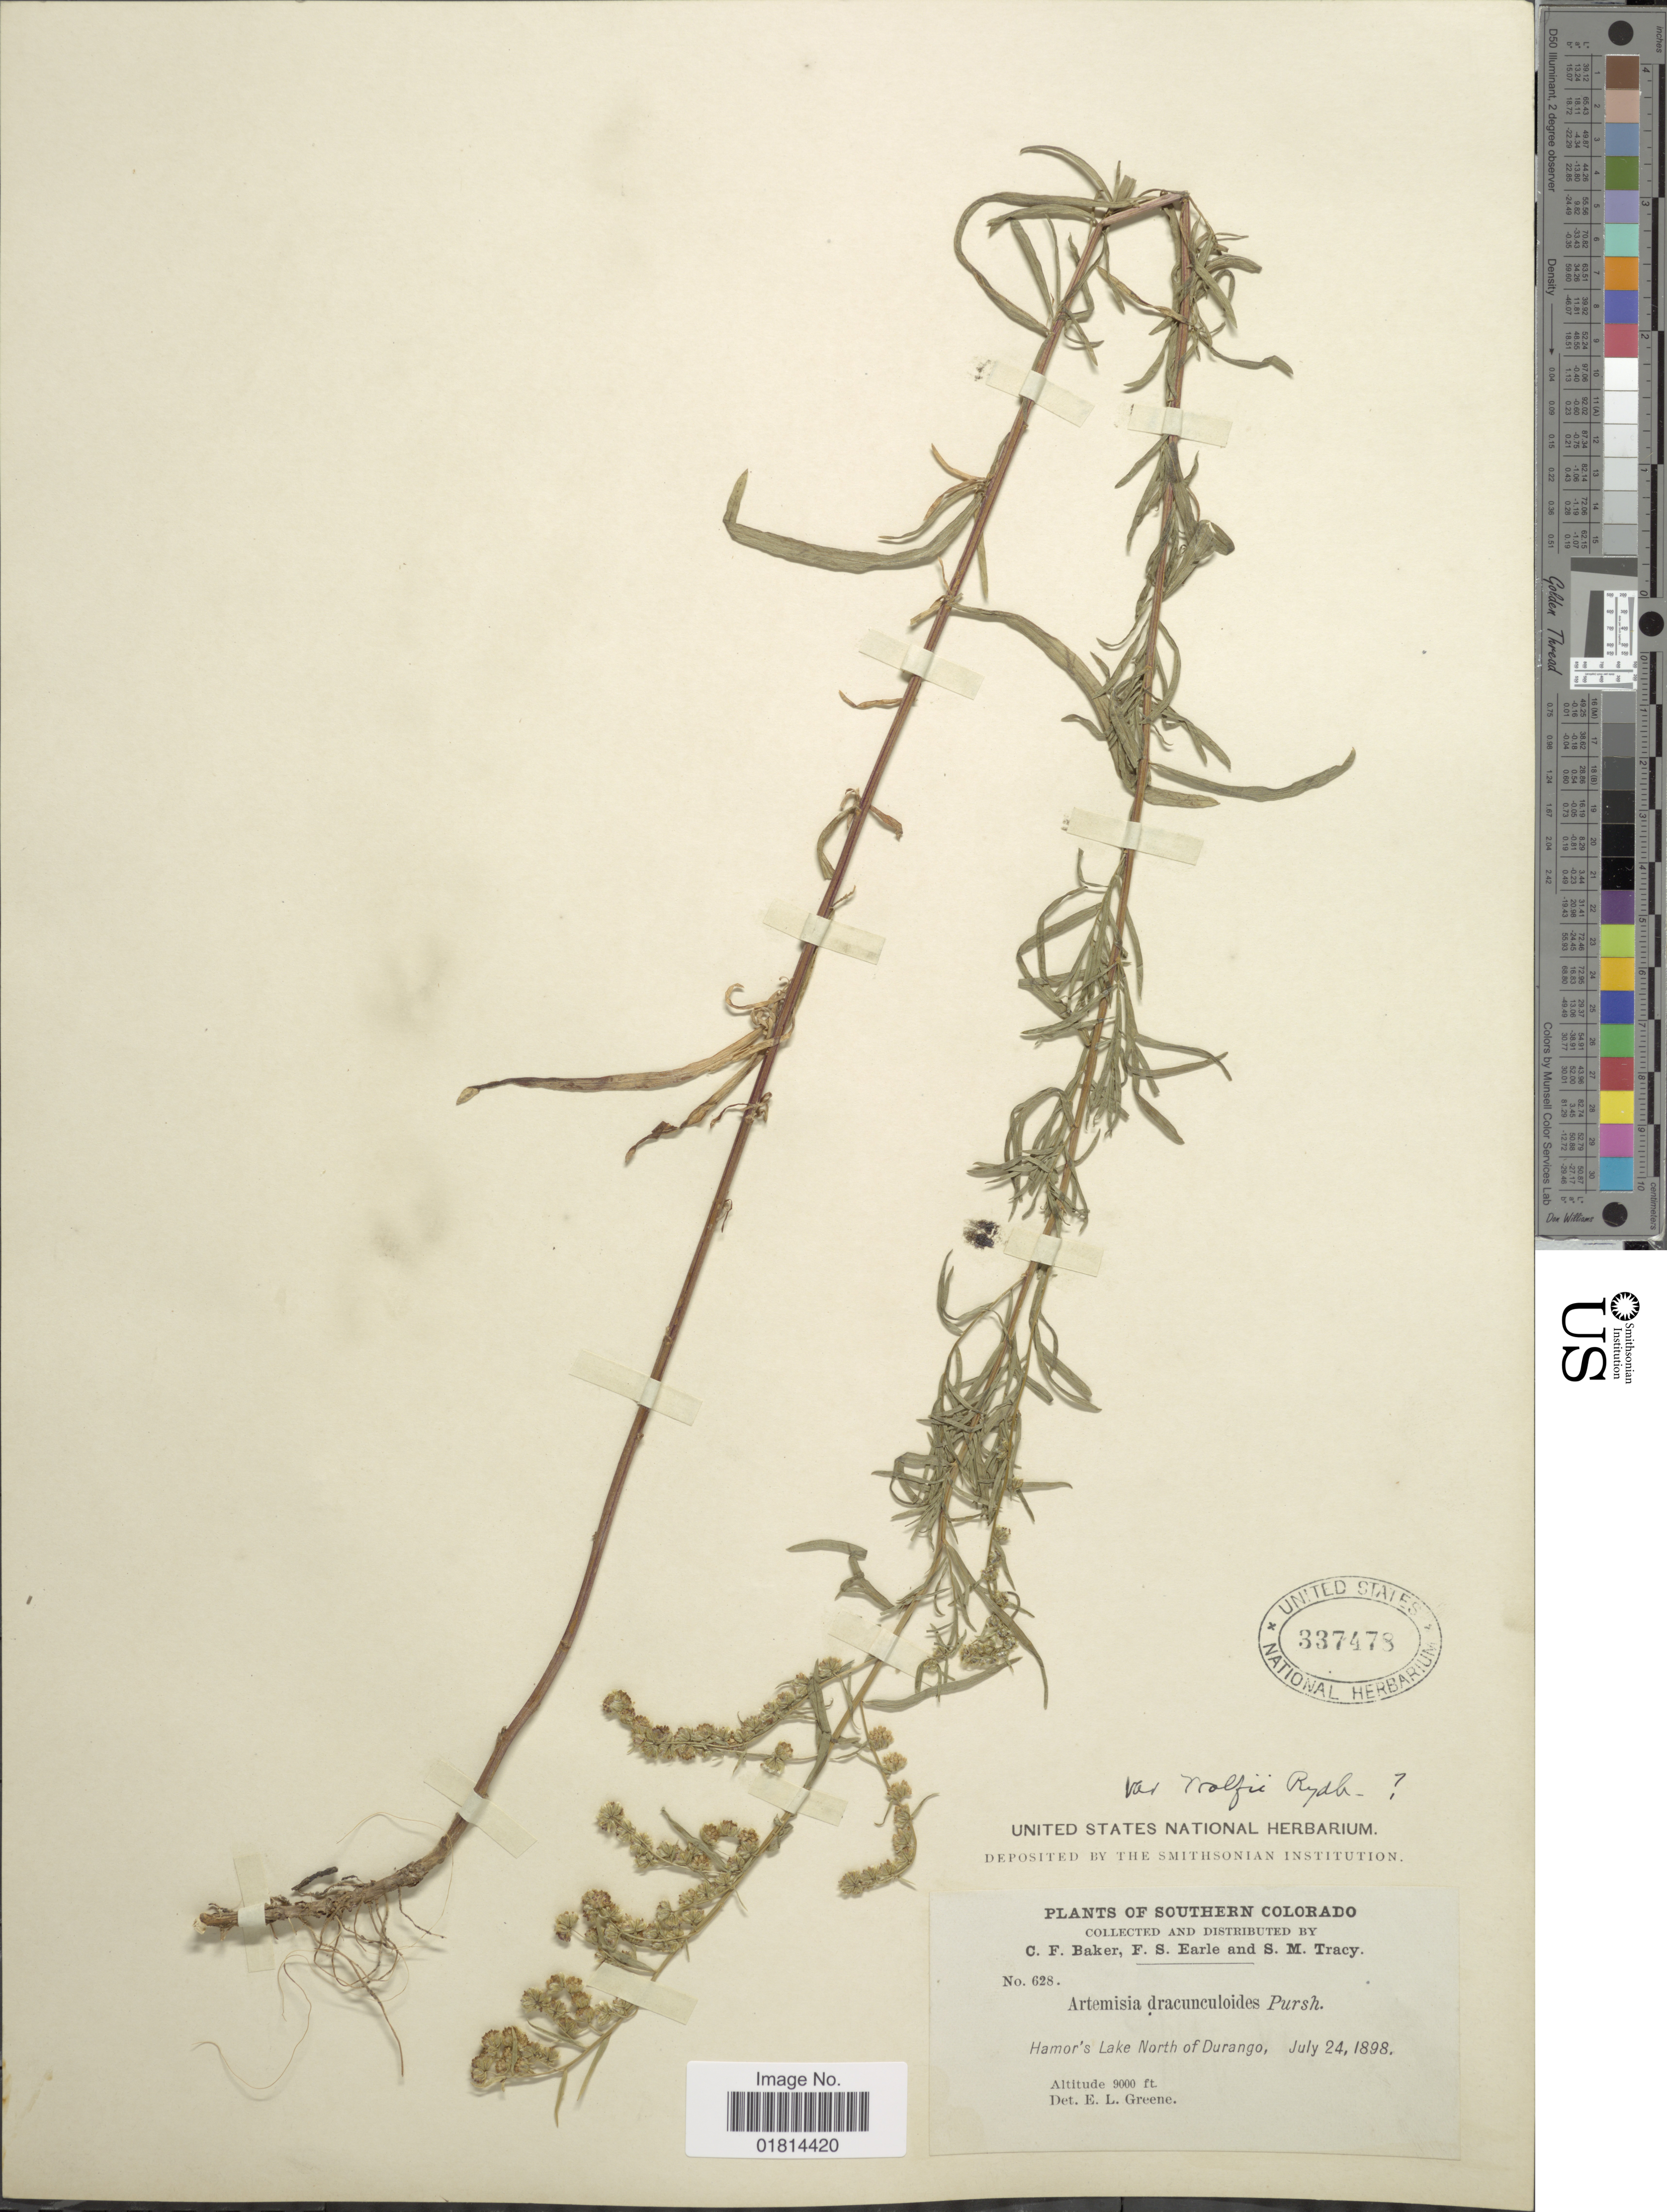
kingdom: Plantae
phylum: Tracheophyta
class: Magnoliopsida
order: Asterales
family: Asteraceae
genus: Artemisia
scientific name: Artemisia aromatica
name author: A. Nelson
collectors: C. F. Baker, F. S. Earle & S. M. Tracy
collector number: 628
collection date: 1898-07-24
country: United States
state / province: Colorado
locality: Southern Colorado. Hamor's Lake North of Durango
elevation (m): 2743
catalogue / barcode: US 337478